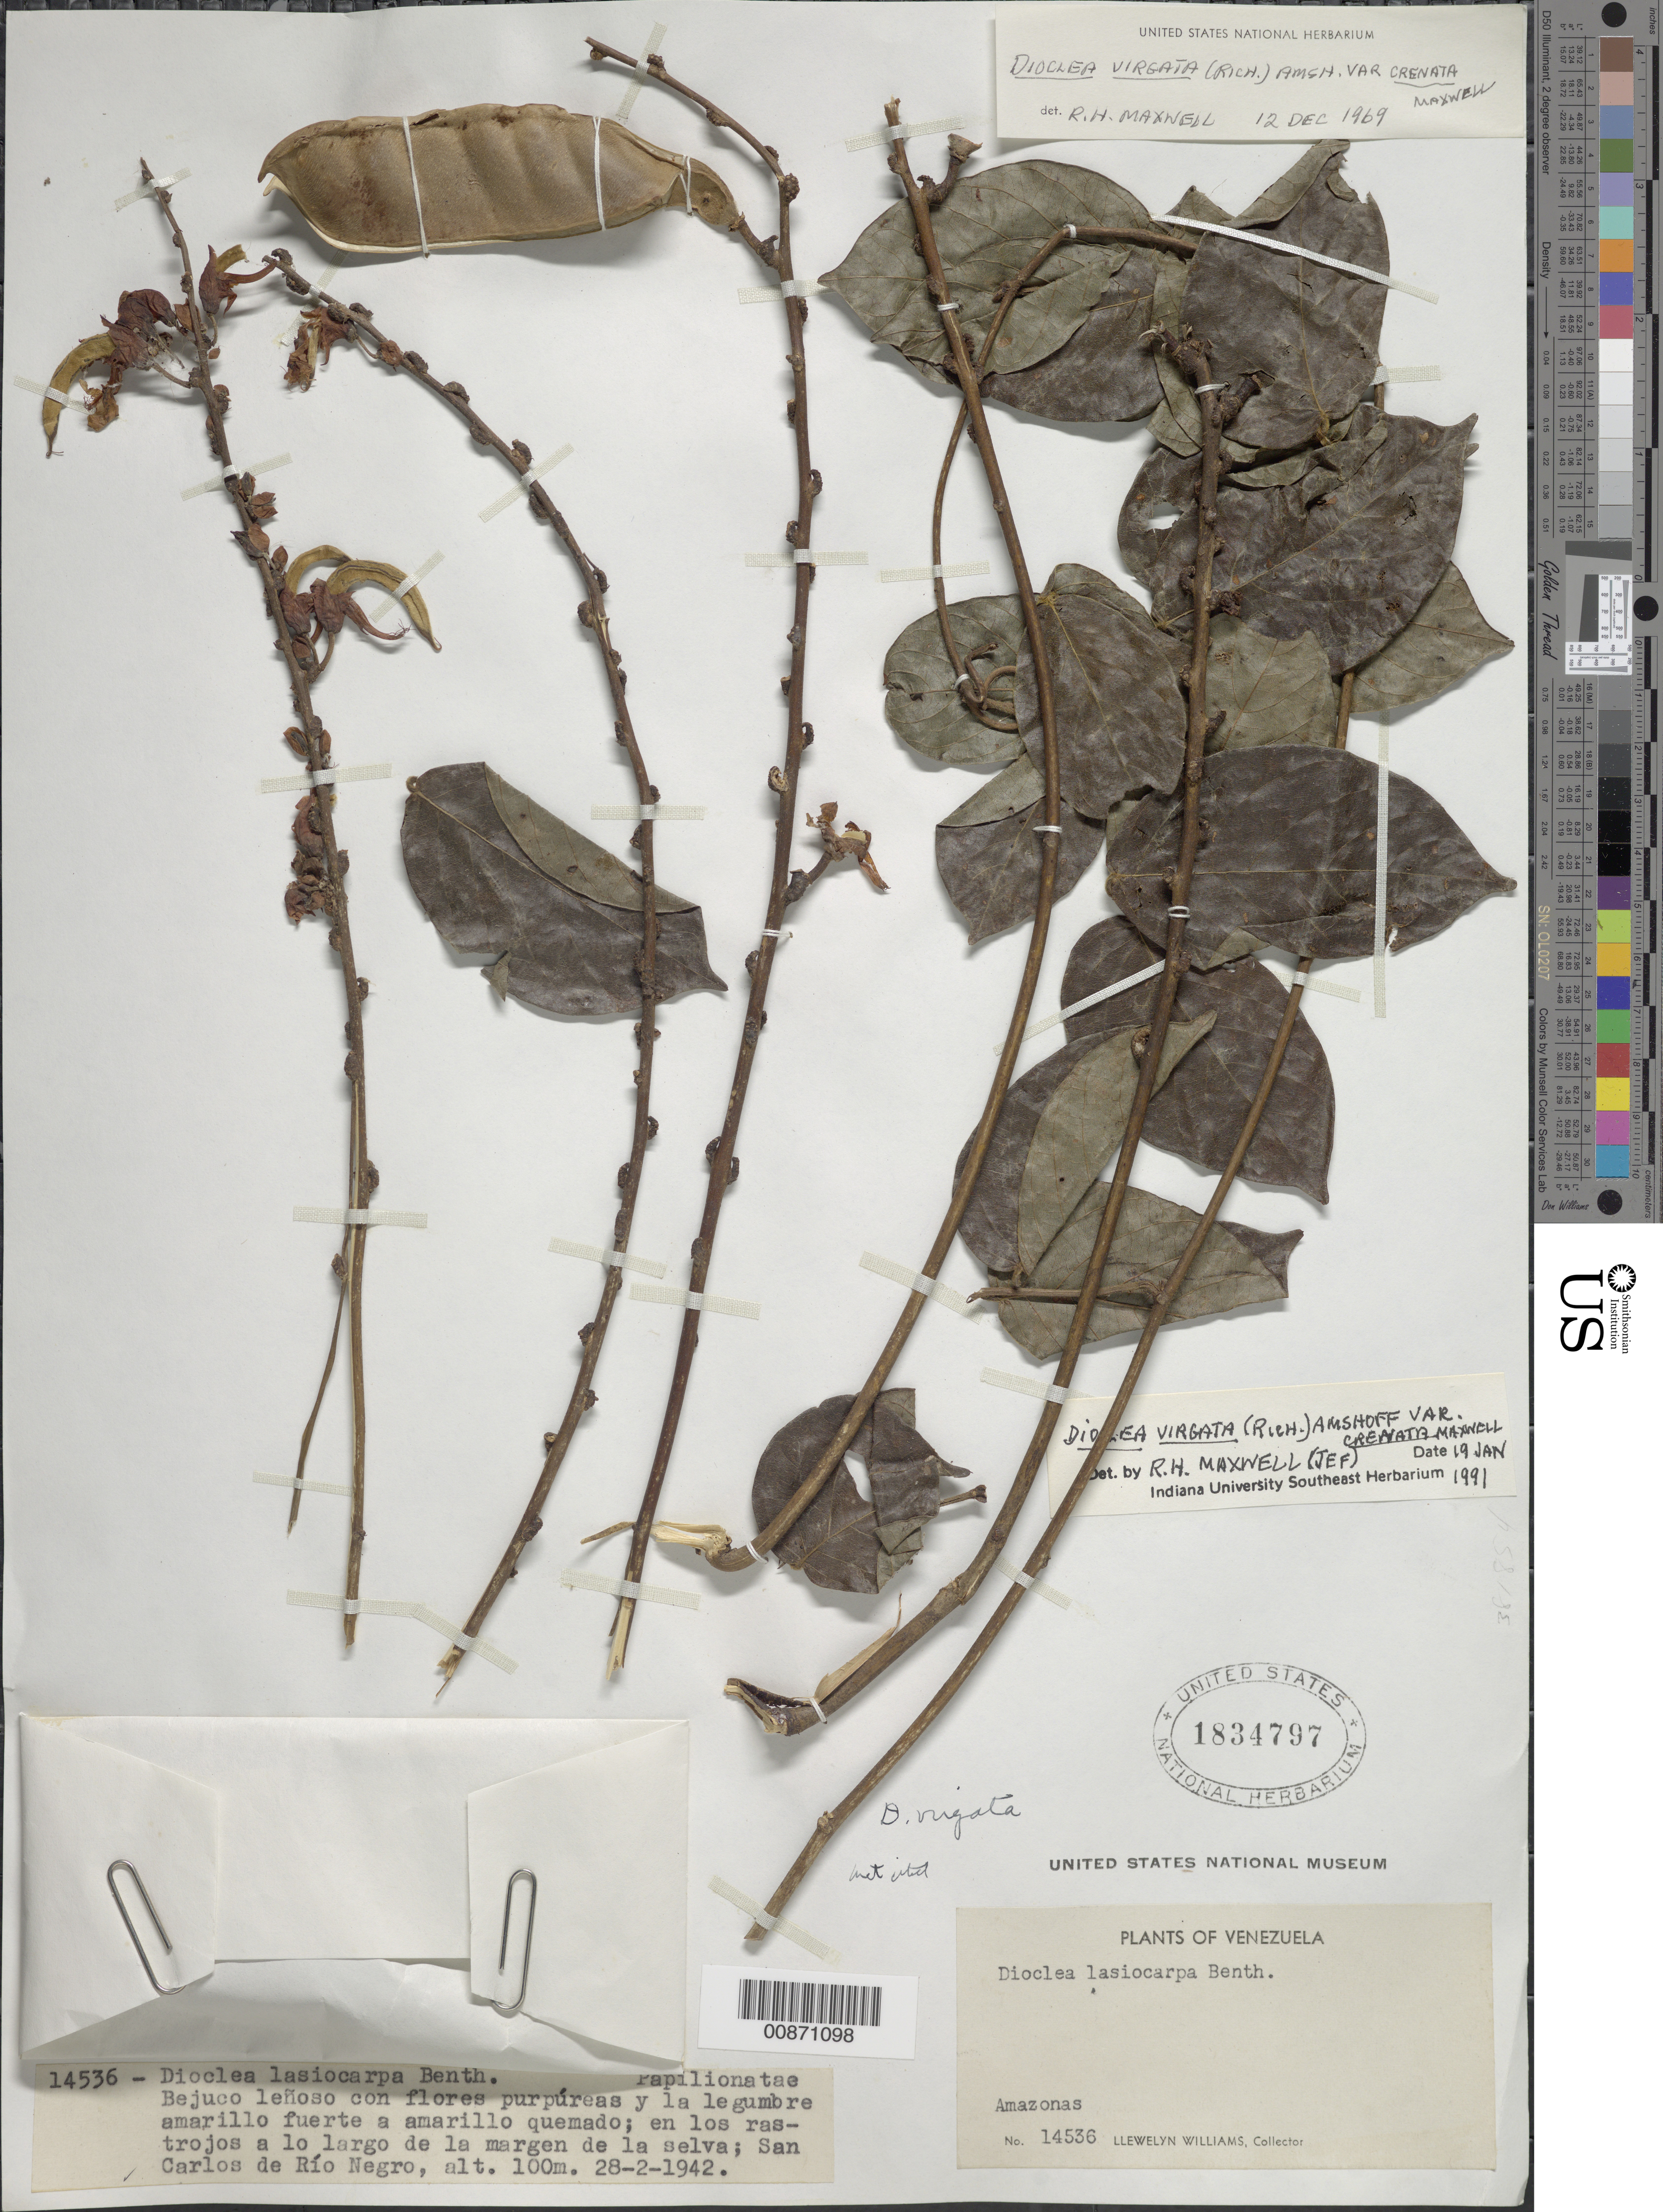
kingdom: Plantae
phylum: Tracheophyta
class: Magnoliopsida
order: Fabales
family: Fabaceae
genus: Dioclea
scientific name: Dioclea virgata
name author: (Rich.) Amshoff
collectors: Ll. Williams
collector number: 14536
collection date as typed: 28-Feb-42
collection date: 1942-02-28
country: Venezuela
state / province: Amazonas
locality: San Carlos de Río Negro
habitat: Rastrojos a lo largo de la margen de la selva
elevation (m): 100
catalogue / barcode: US 1834797